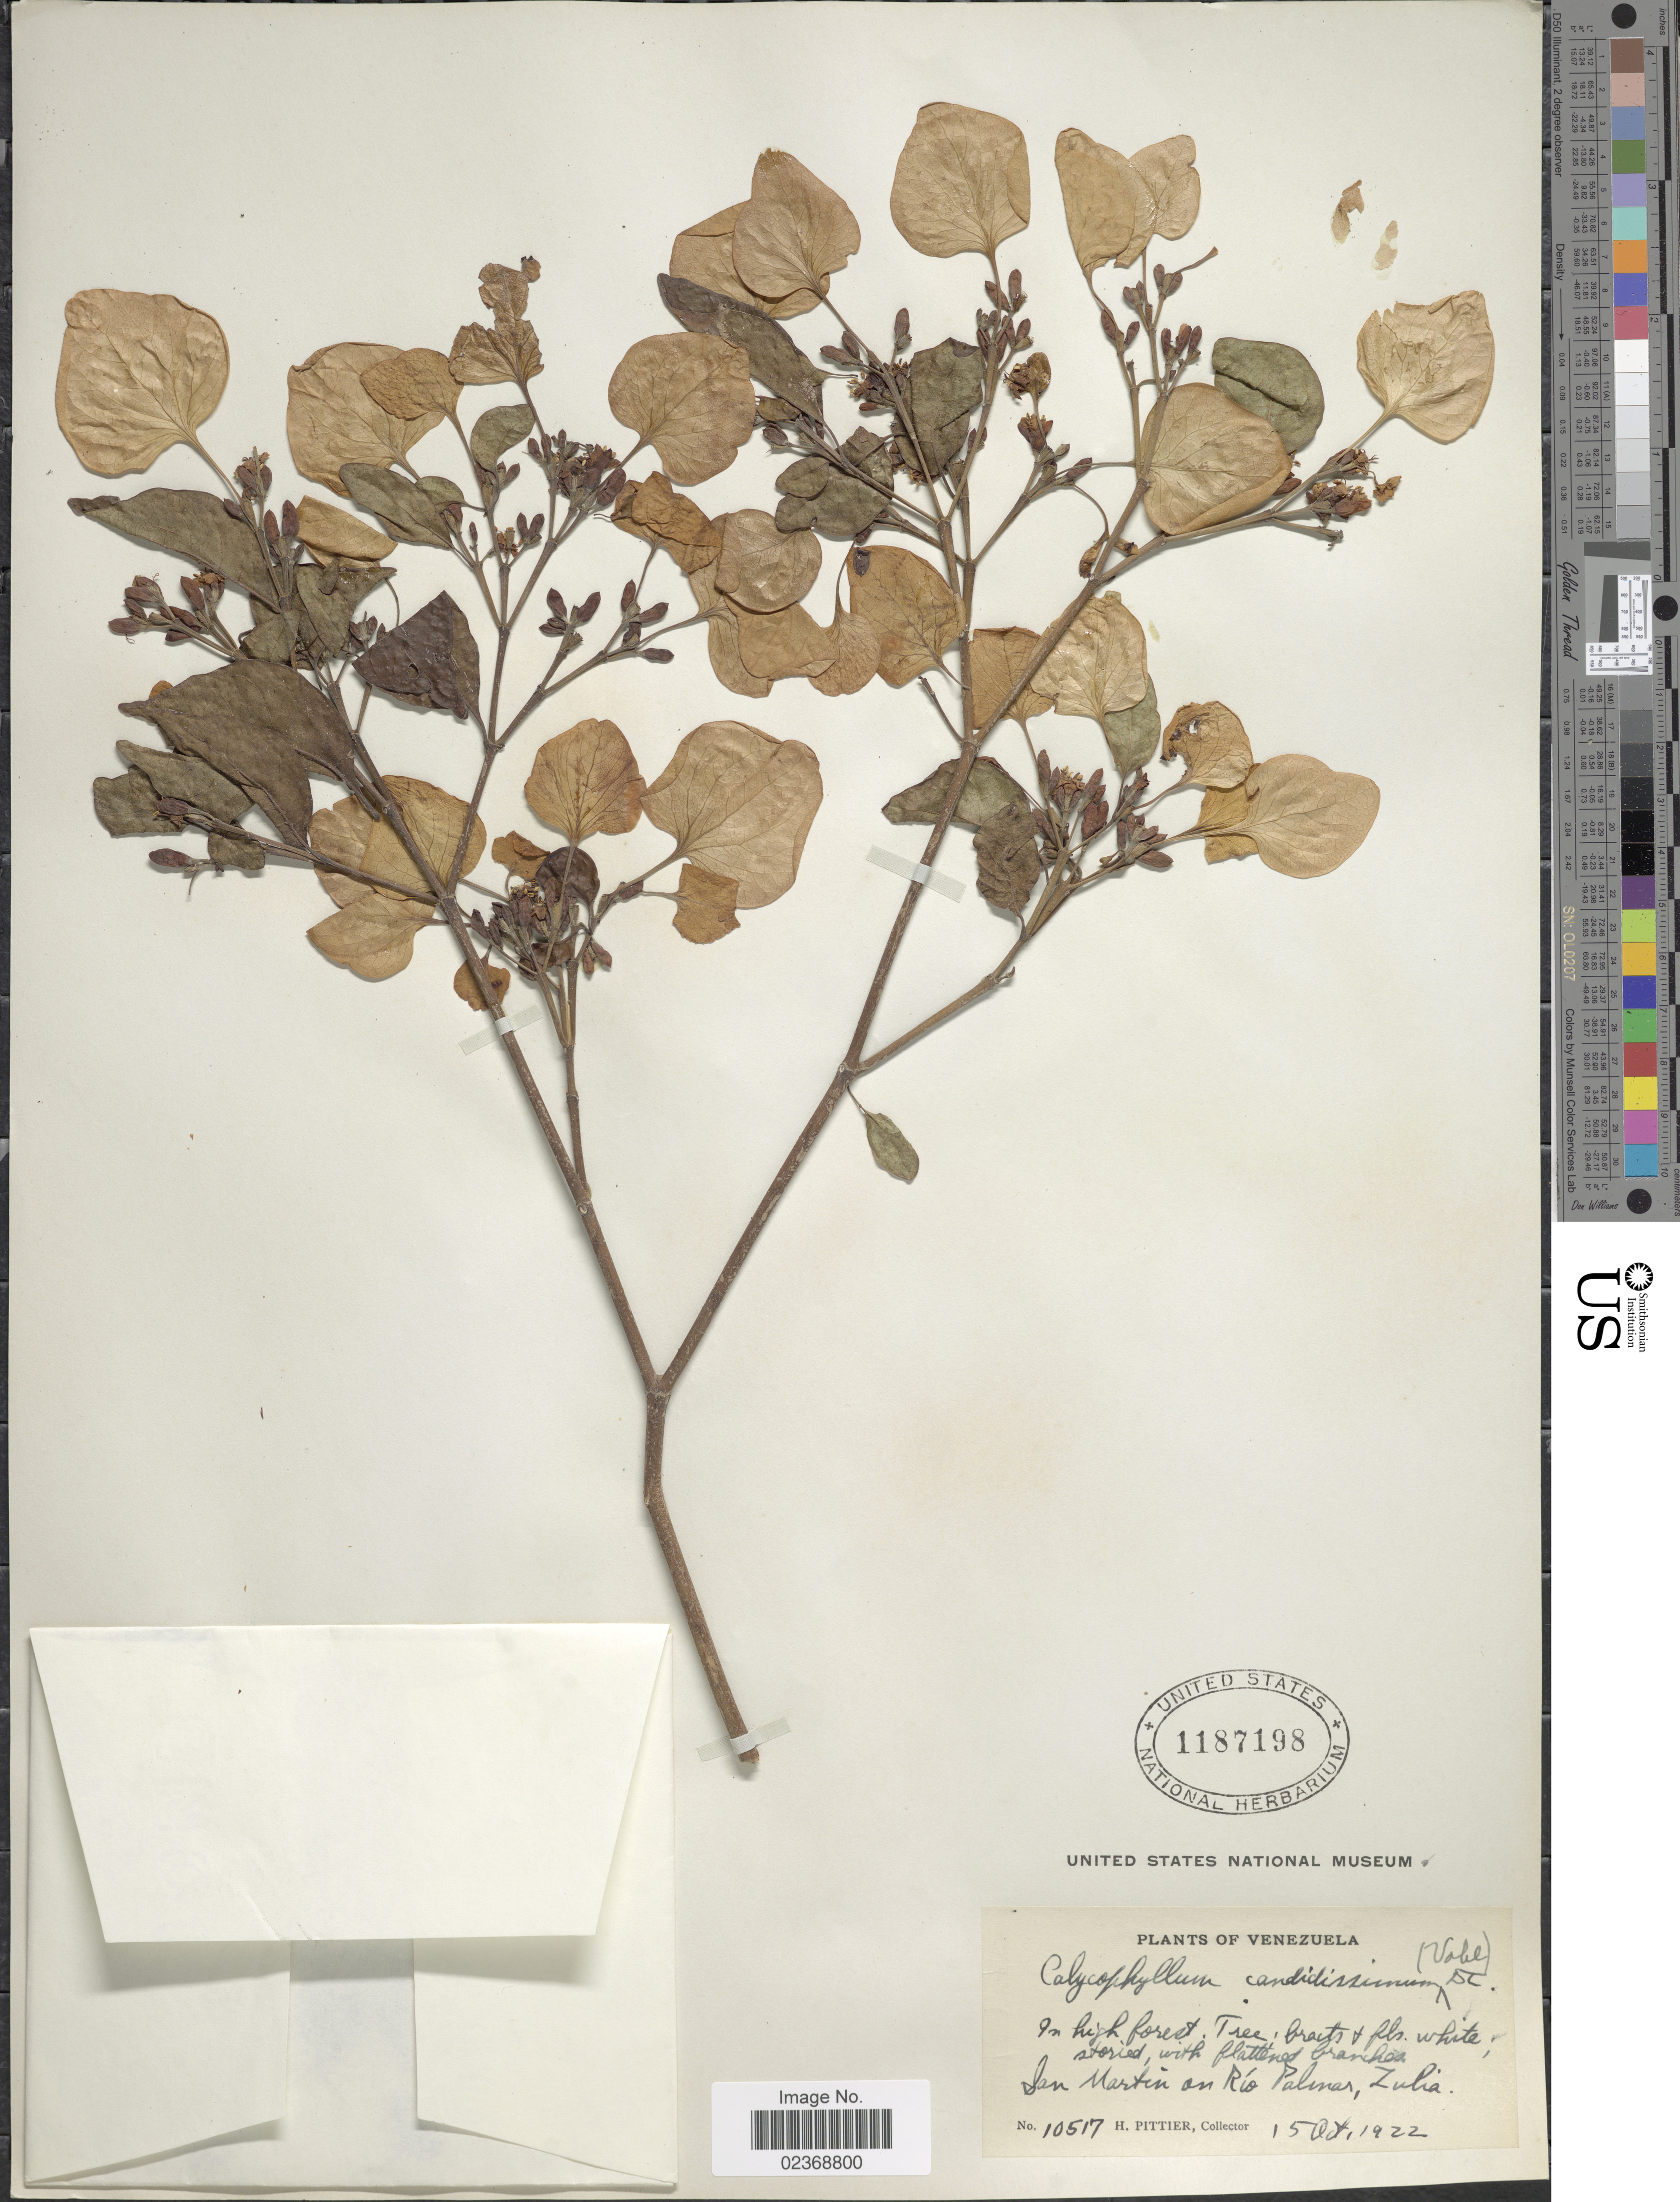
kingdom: Plantae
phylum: Tracheophyta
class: Magnoliopsida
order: Gentianales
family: Rubiaceae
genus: Calycophyllum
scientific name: Calycophyllum candidissimum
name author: (Vahl) DC.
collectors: H. F. Pittier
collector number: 10517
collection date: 1922-10-15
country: Venezuela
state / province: Zulia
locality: San Martin on Rio Palmar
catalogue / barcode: US 1187198